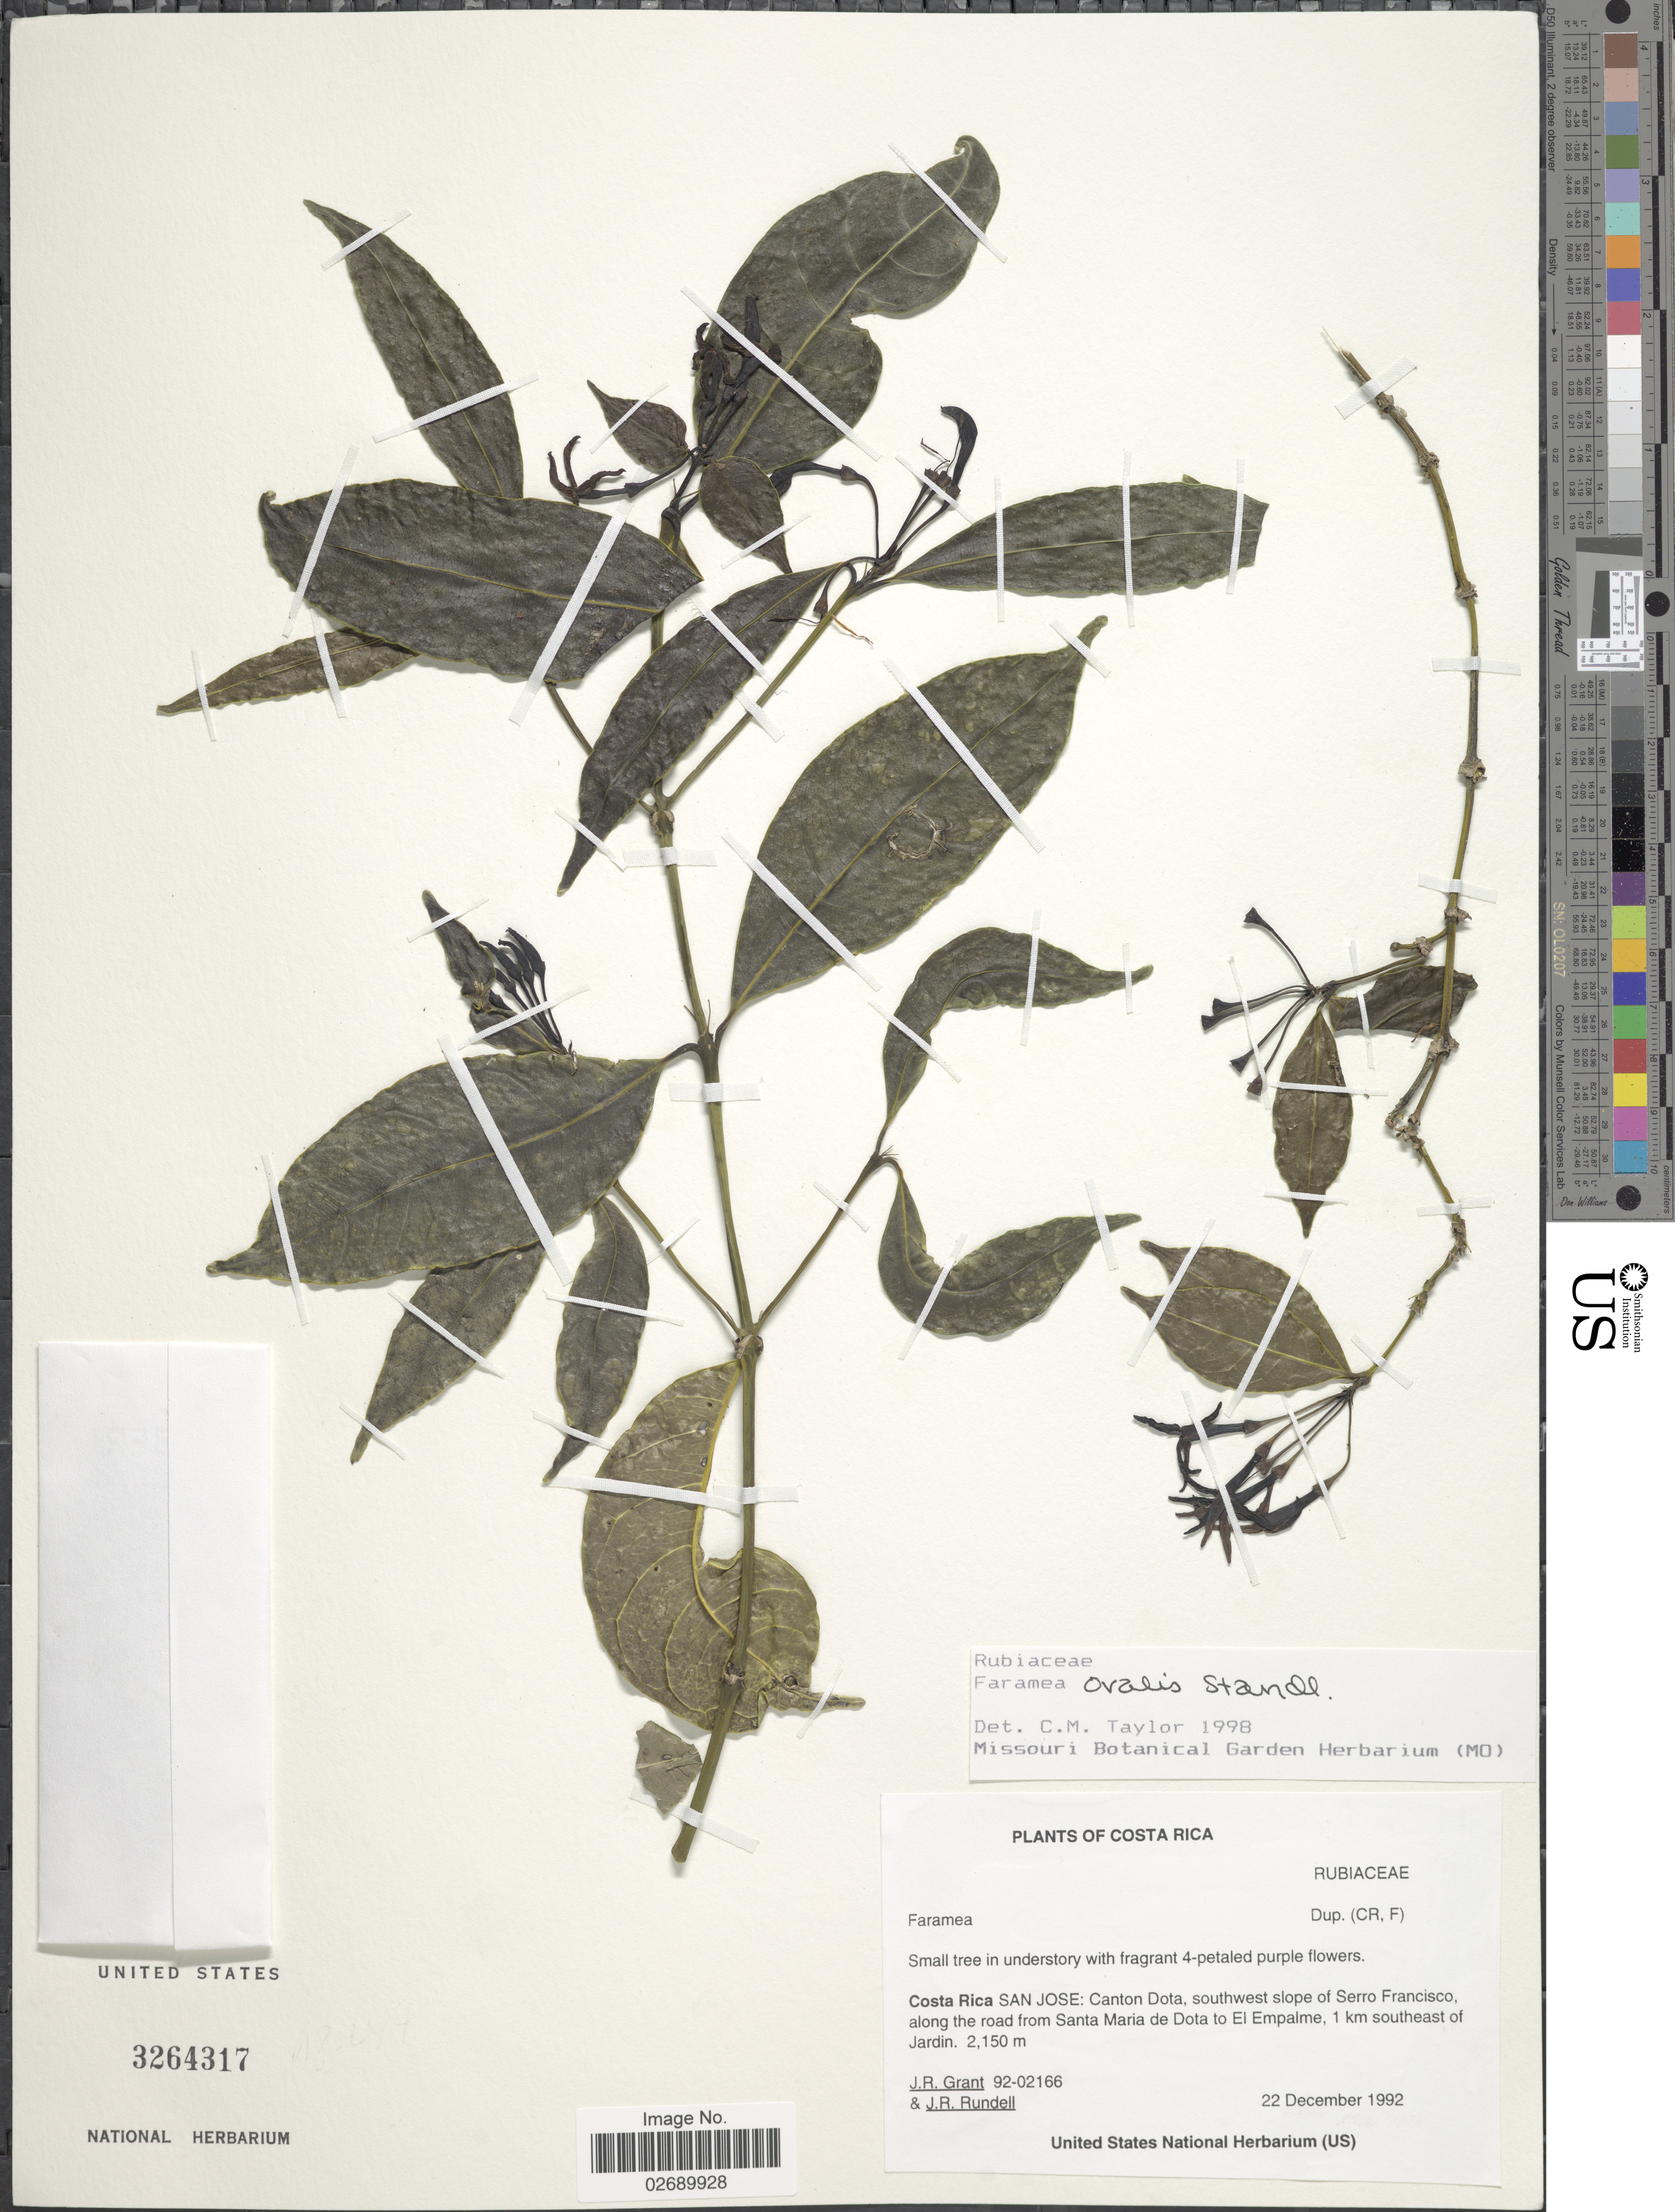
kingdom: Plantae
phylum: Tracheophyta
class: Magnoliopsida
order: Gentianales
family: Rubiaceae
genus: Faramea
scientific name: Faramea ovalis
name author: Standl.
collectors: J. Grant & J. R. Rundell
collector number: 92-02166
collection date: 1992-12-22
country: Costa Rica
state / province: San José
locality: Canton Dota, southwest slope of Cerro Francisco, along the road from Santa Maria de Dota to El Empalme, 1 km southeast of Jardin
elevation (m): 2150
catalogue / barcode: US 3264317